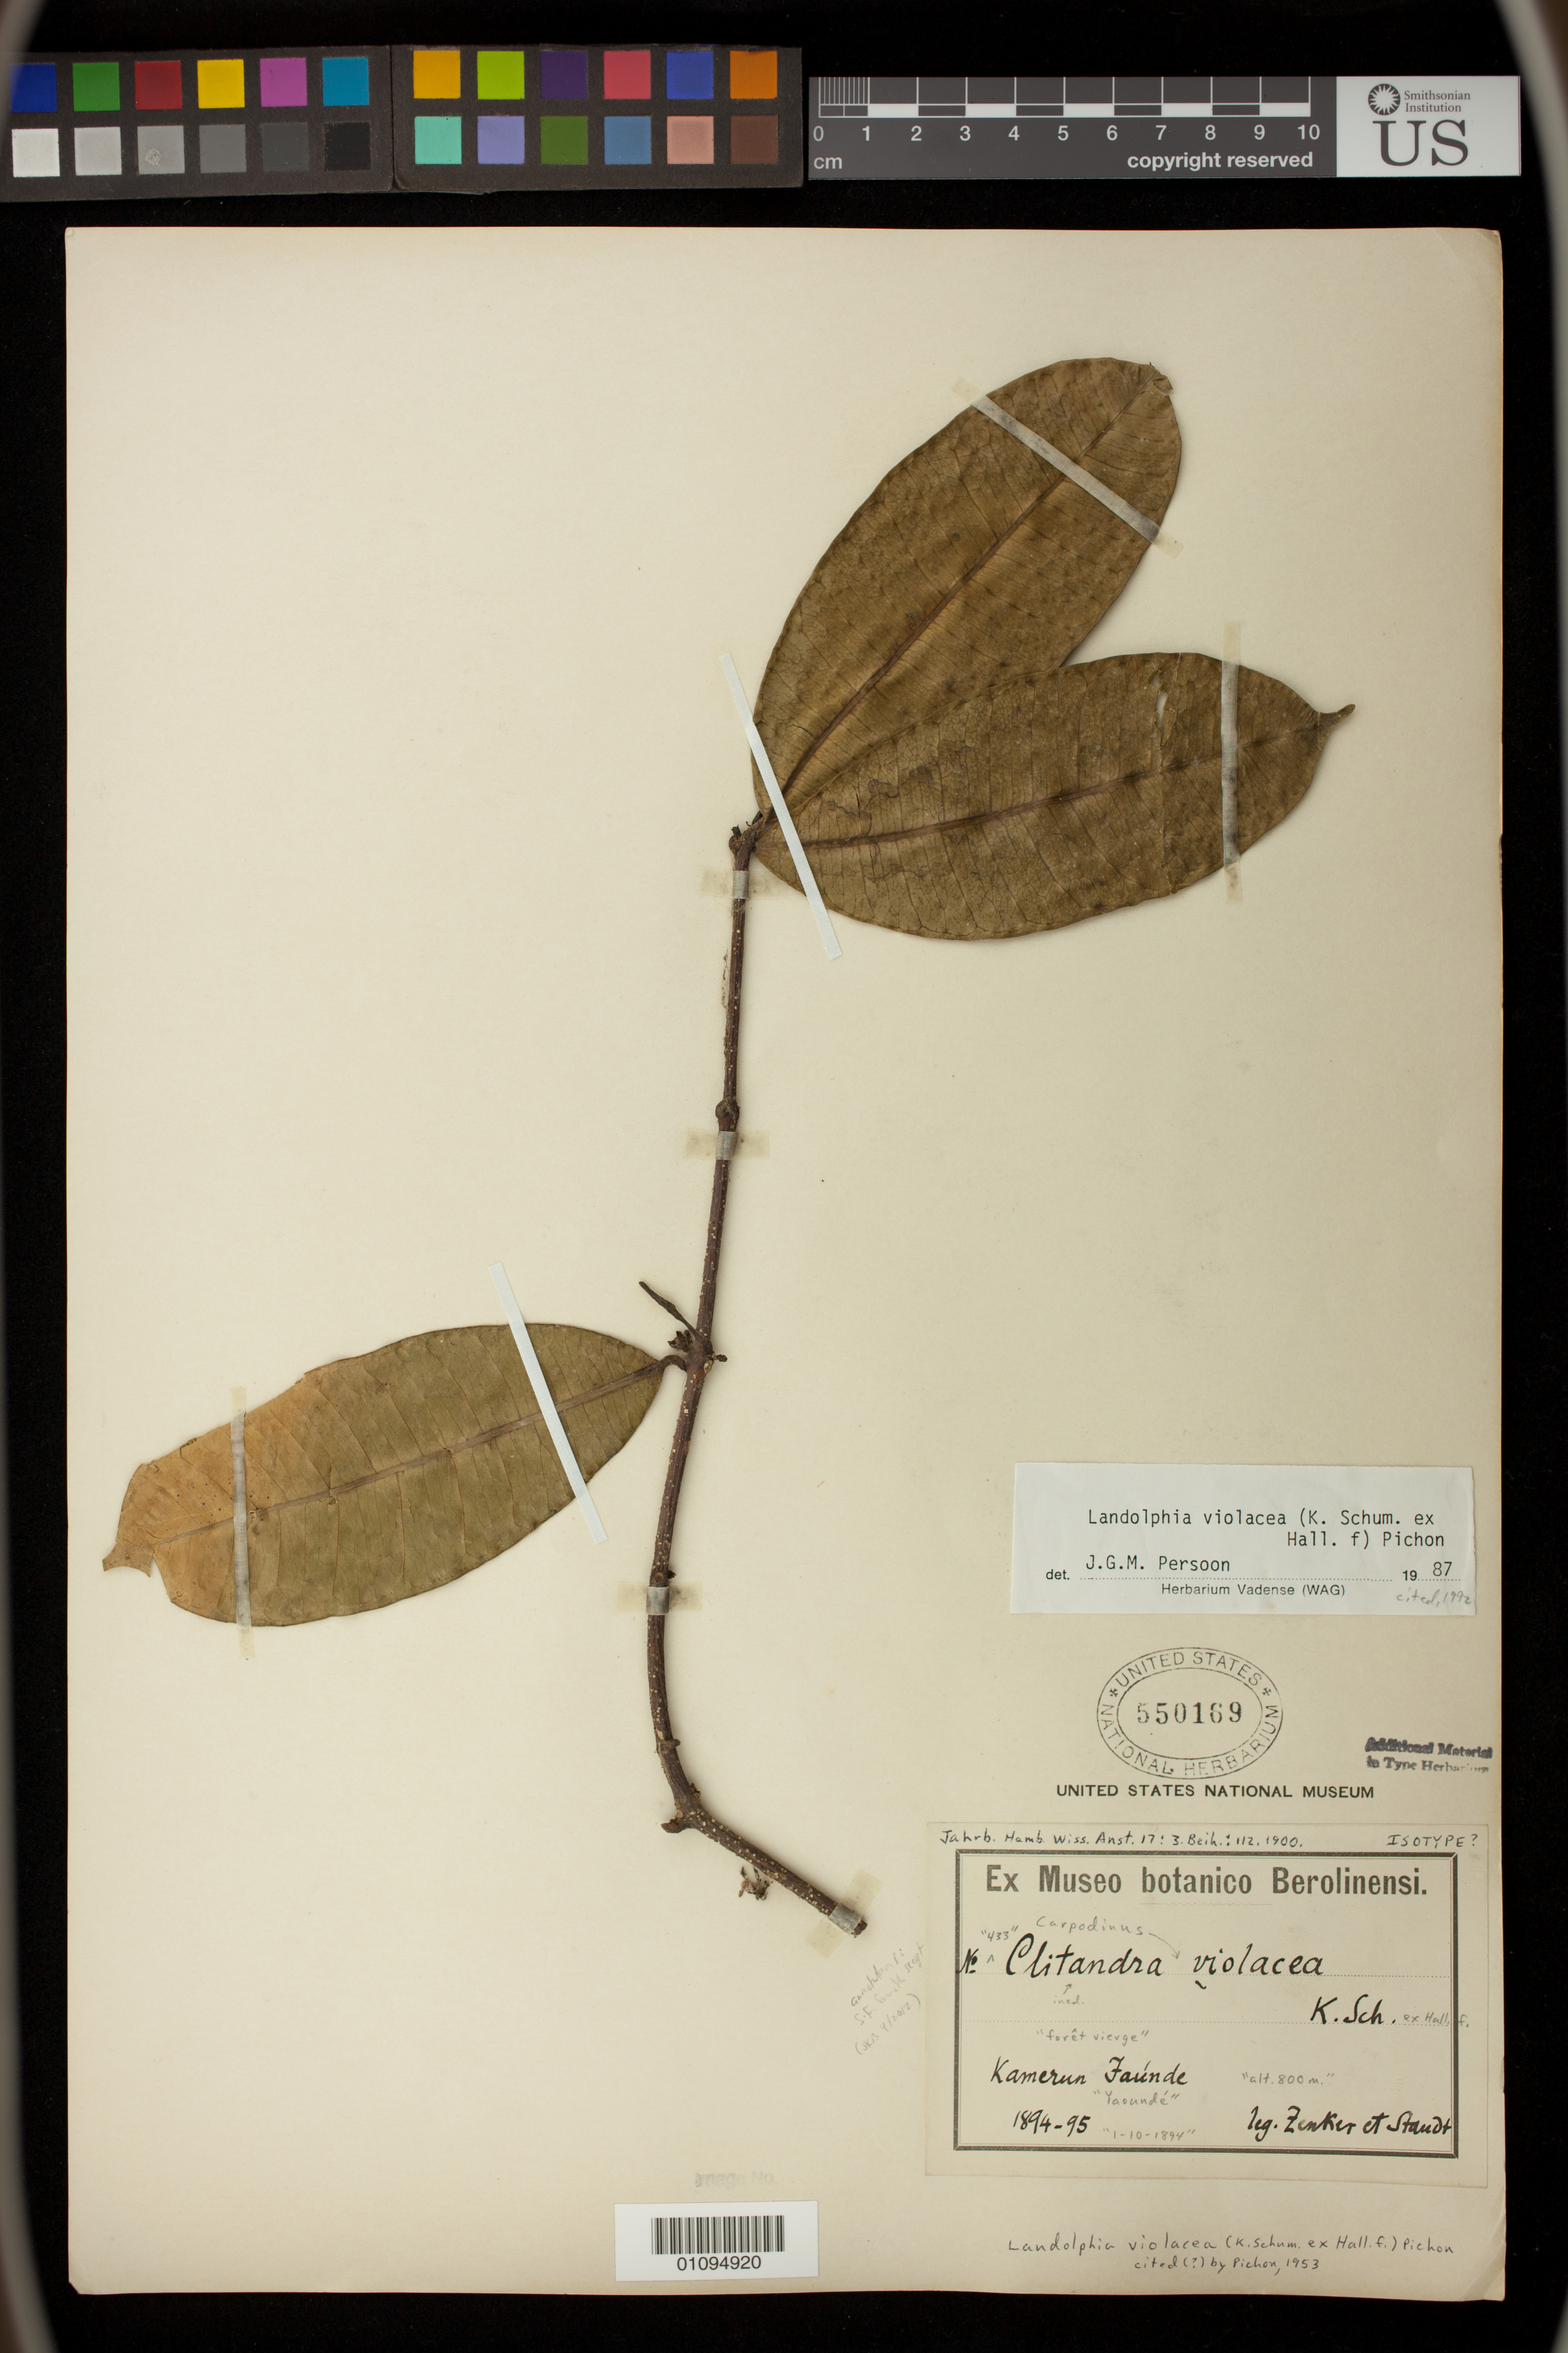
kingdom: Plantae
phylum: Tracheophyta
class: Magnoliopsida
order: Gentianales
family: Apocynaceae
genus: Carpodinus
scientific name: Carpodinus violacea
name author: K. Schum. ex Hallier f.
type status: Possible Isotype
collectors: G. A. Zenker & A. Staudt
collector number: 433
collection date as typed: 01 Oct 1894 or 10 Jan 1894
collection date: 1894-01-10 or 1894-10-01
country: Cameroon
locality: Yaounde, foret vierge [Yaounde, virgin forest].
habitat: Foret vierge.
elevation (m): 800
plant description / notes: Numerous additions/alterations annotated on original label (S.F. Smith script).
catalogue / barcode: US 550169